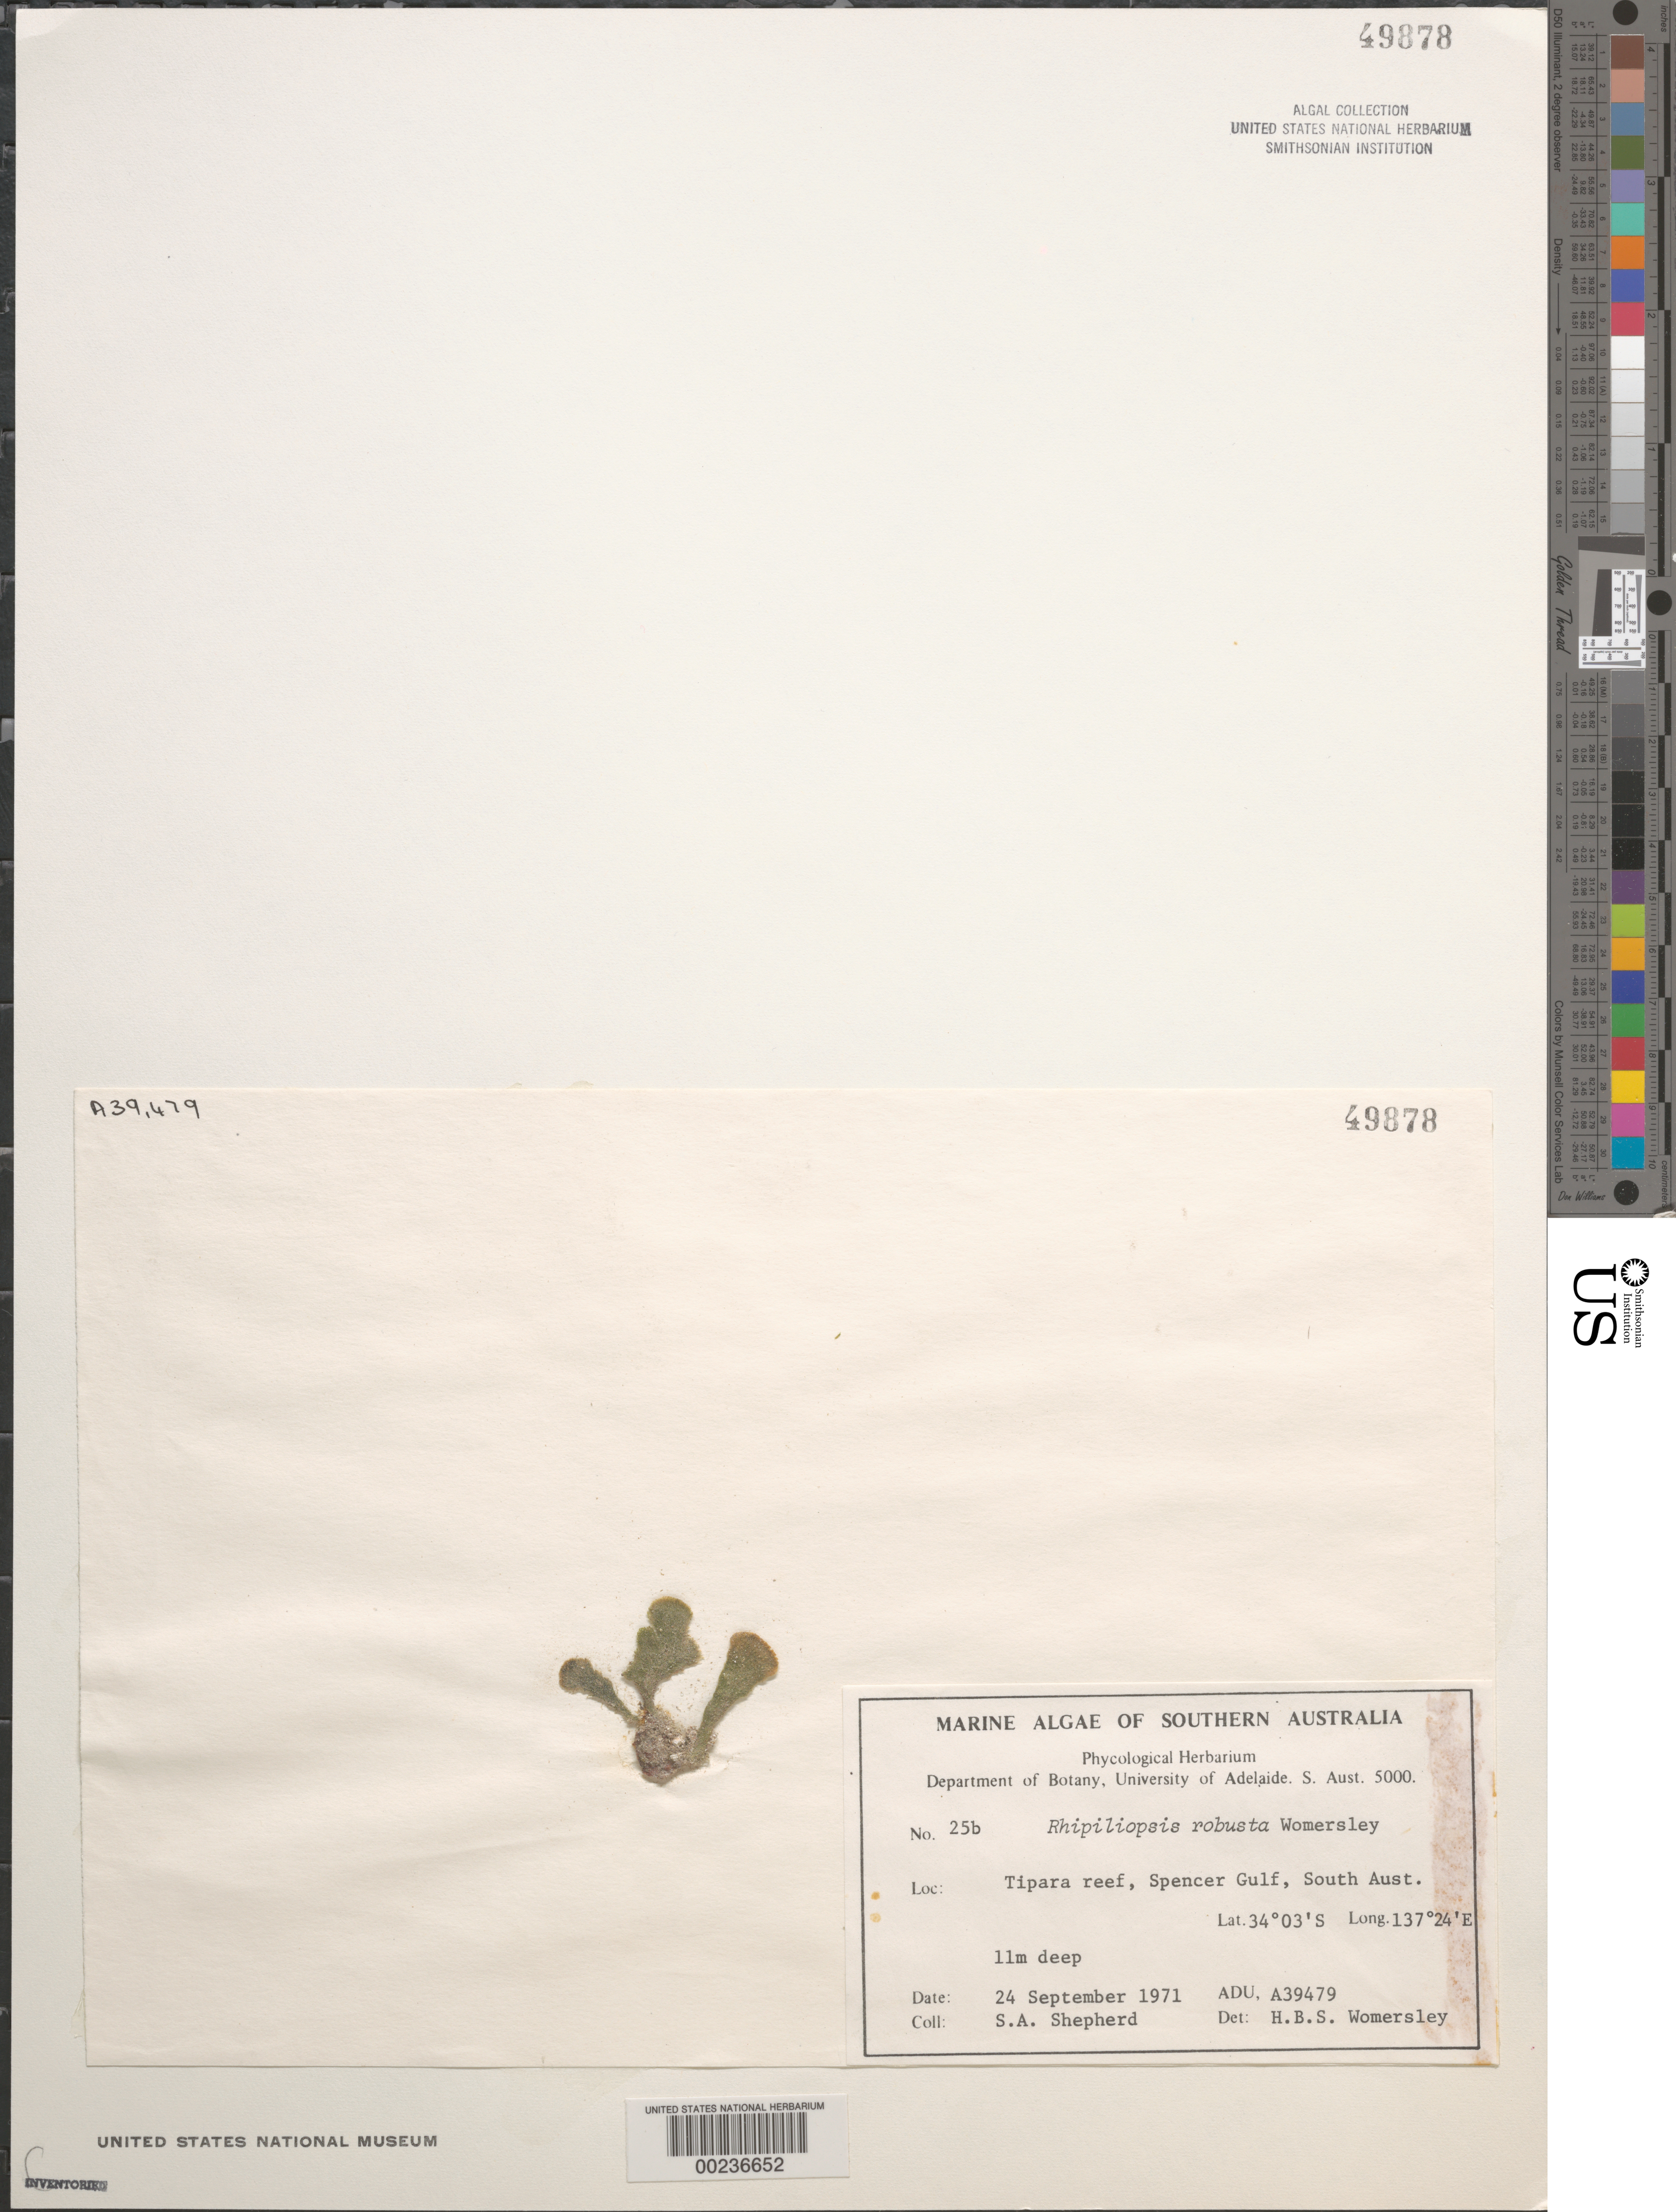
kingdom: Plantae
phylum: Chlorophyta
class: Ulvophyceae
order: Bryopsidales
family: Rhipiliaceae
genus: Rhipiliopsis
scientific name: Rhipiliopsis robusta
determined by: Womersley, H. B. S.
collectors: S. Shepherd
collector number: ADU A39479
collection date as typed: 24 Sep 1971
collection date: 1971-09-24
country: Australia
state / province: Western Australia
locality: Tipara Reef, Spencer Gulf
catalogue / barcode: US 49878